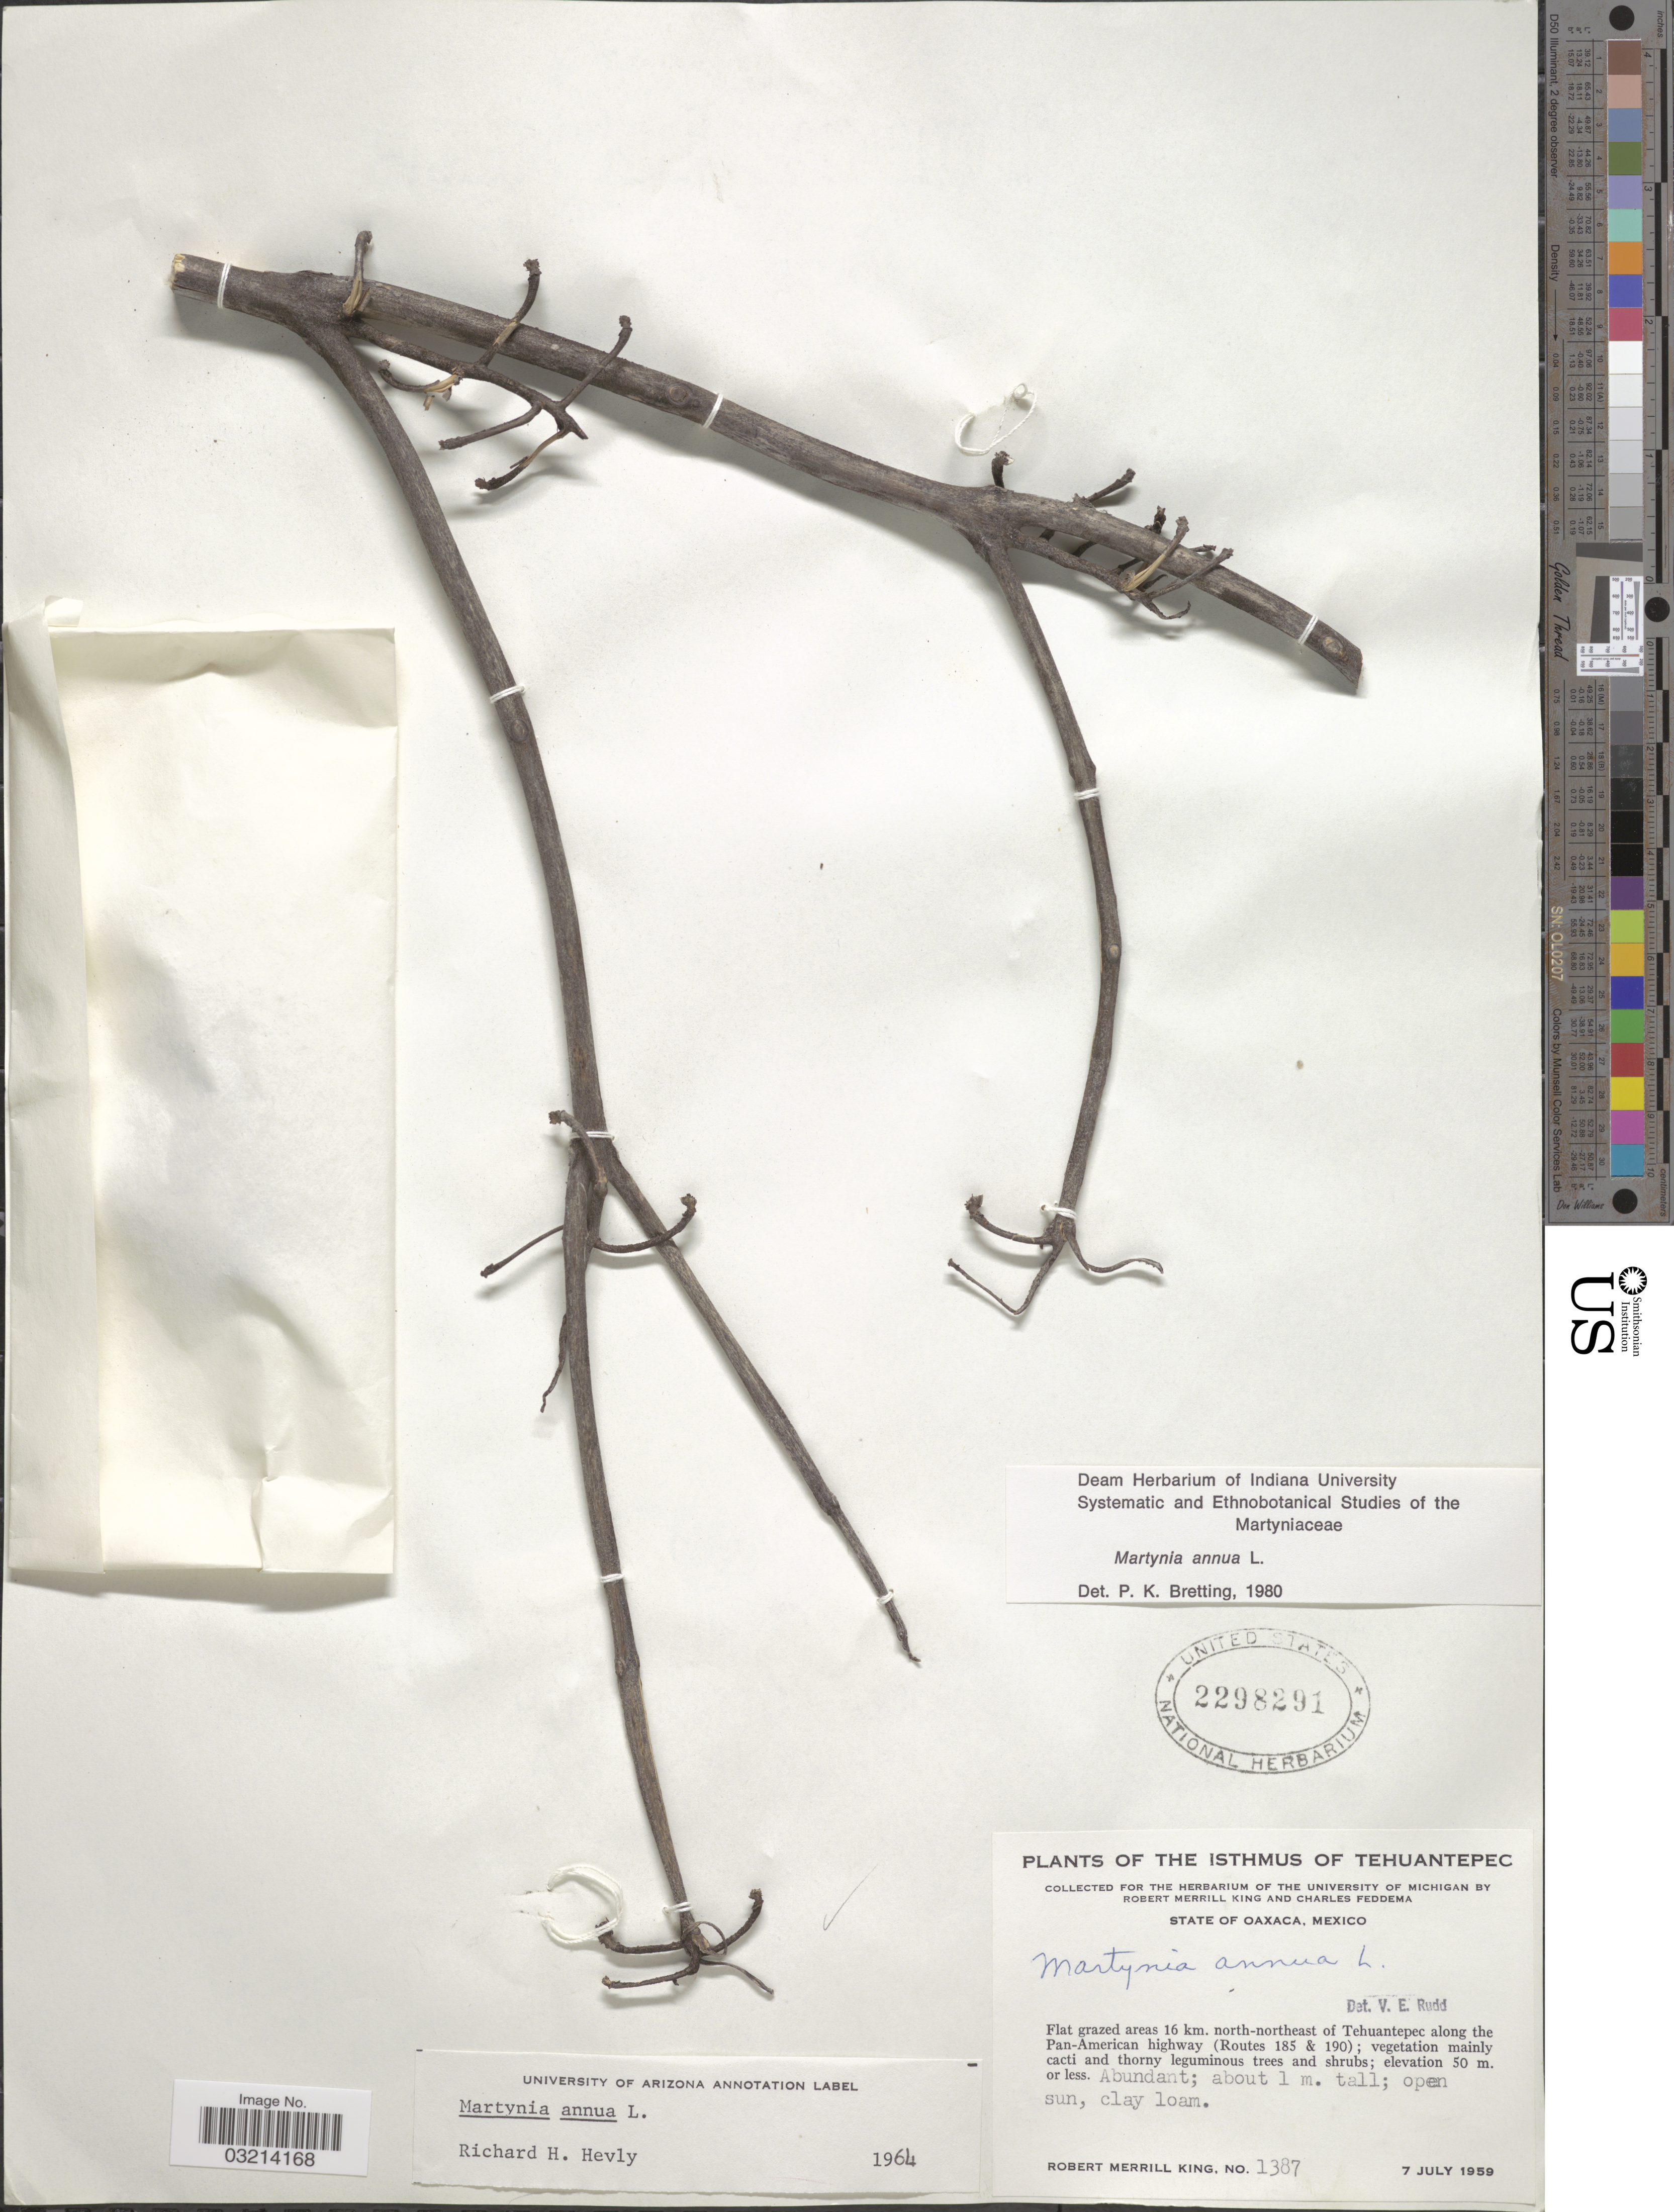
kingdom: Plantae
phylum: Tracheophyta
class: Magnoliopsida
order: Lamiales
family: Martyniaceae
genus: Martynia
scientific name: Martynia annua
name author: L.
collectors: R. M. King & C. Feddema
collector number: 1387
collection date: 1959-07-07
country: Mexico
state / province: Oaxaca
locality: Isthmus of Tehuantepec. Flat grazed areas 16 km. north-northeast of Tehuantepec along the Pan-American highway (Routes 185 & 190).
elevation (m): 50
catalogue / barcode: US 2298291